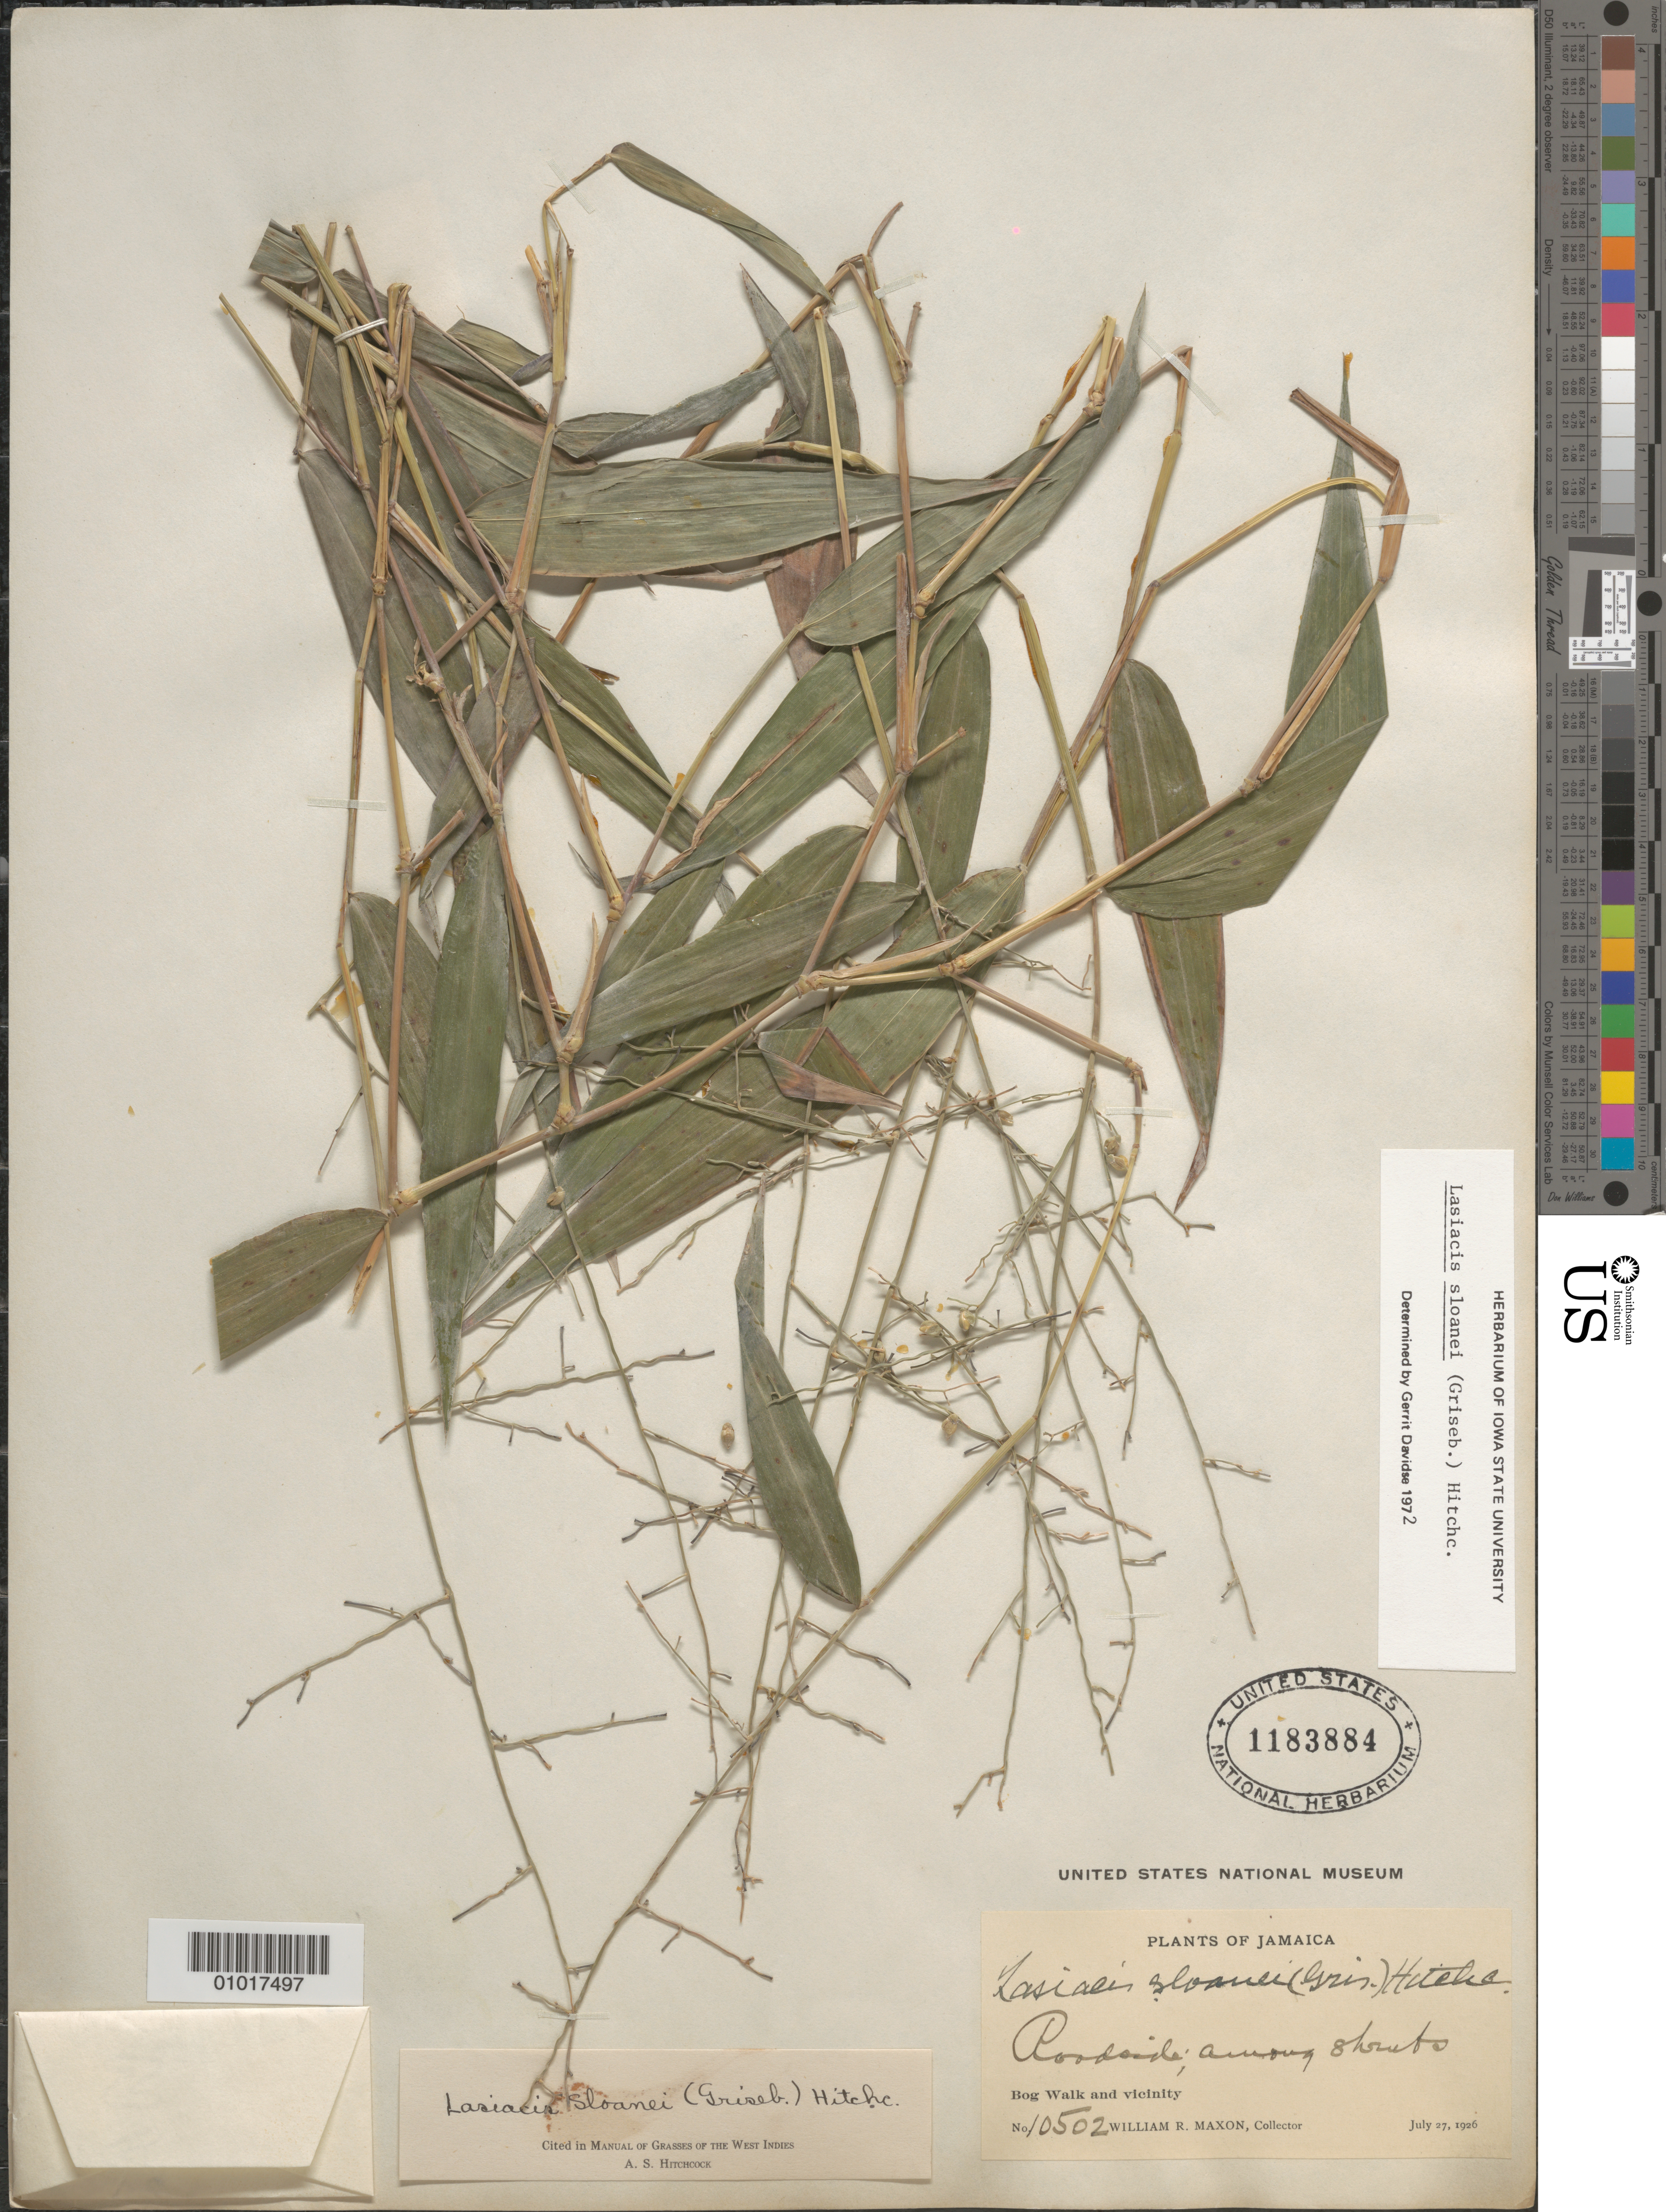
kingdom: Plantae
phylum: Tracheophyta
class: Liliopsida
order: Poales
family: Poaceae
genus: Lasiacis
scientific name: Lasiacis sloanei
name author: (Griseb.) Hitchc.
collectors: W. R. Maxon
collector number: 10502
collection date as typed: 27 Jul 1926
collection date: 1926-07-27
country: Jamaica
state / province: Saint Catherine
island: Jamaica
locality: Roadside among shrubs, Bog Walk and vicinity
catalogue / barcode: US 1183884